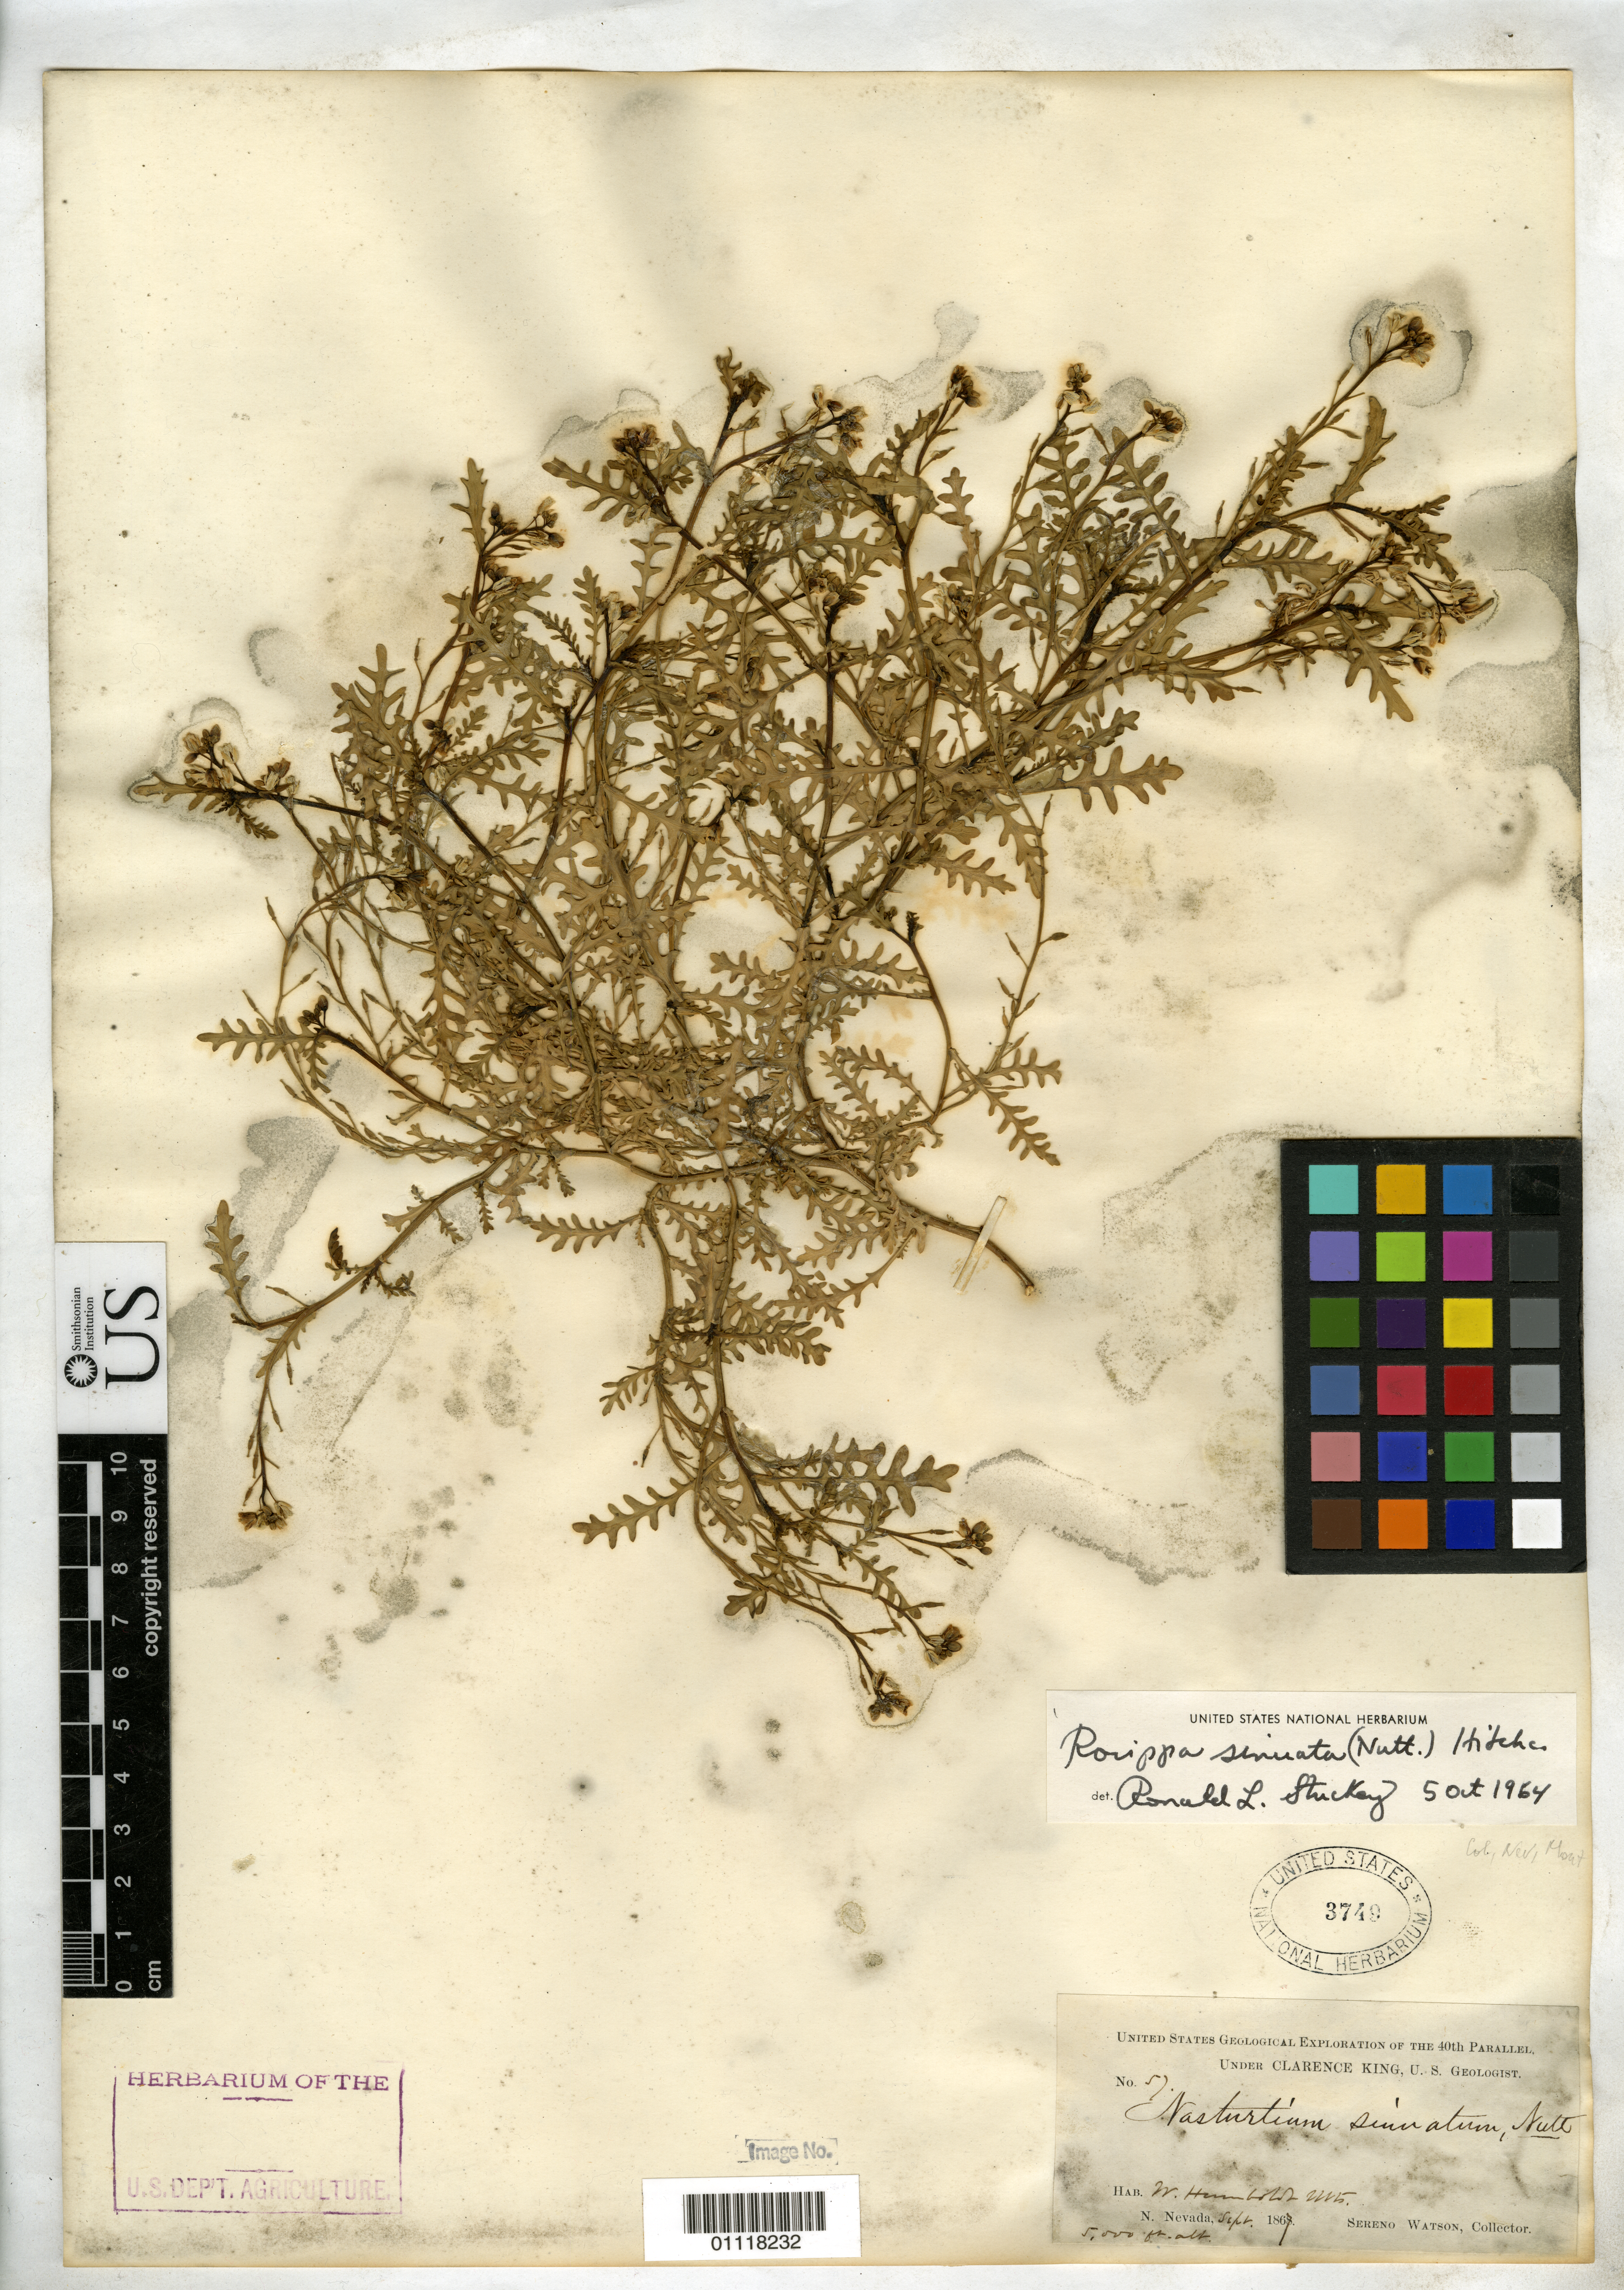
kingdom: Plantae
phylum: Tracheophyta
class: Magnoliopsida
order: Brassicales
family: Brassicaceae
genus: Rorippa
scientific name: Rorippa sinuata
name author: (Nutt.) Hitchc.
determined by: Stuckey, R. L.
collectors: S. Watson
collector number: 57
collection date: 1867-09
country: United States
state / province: Nevada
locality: W. Humboldt Mts.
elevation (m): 1524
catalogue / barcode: US 3749